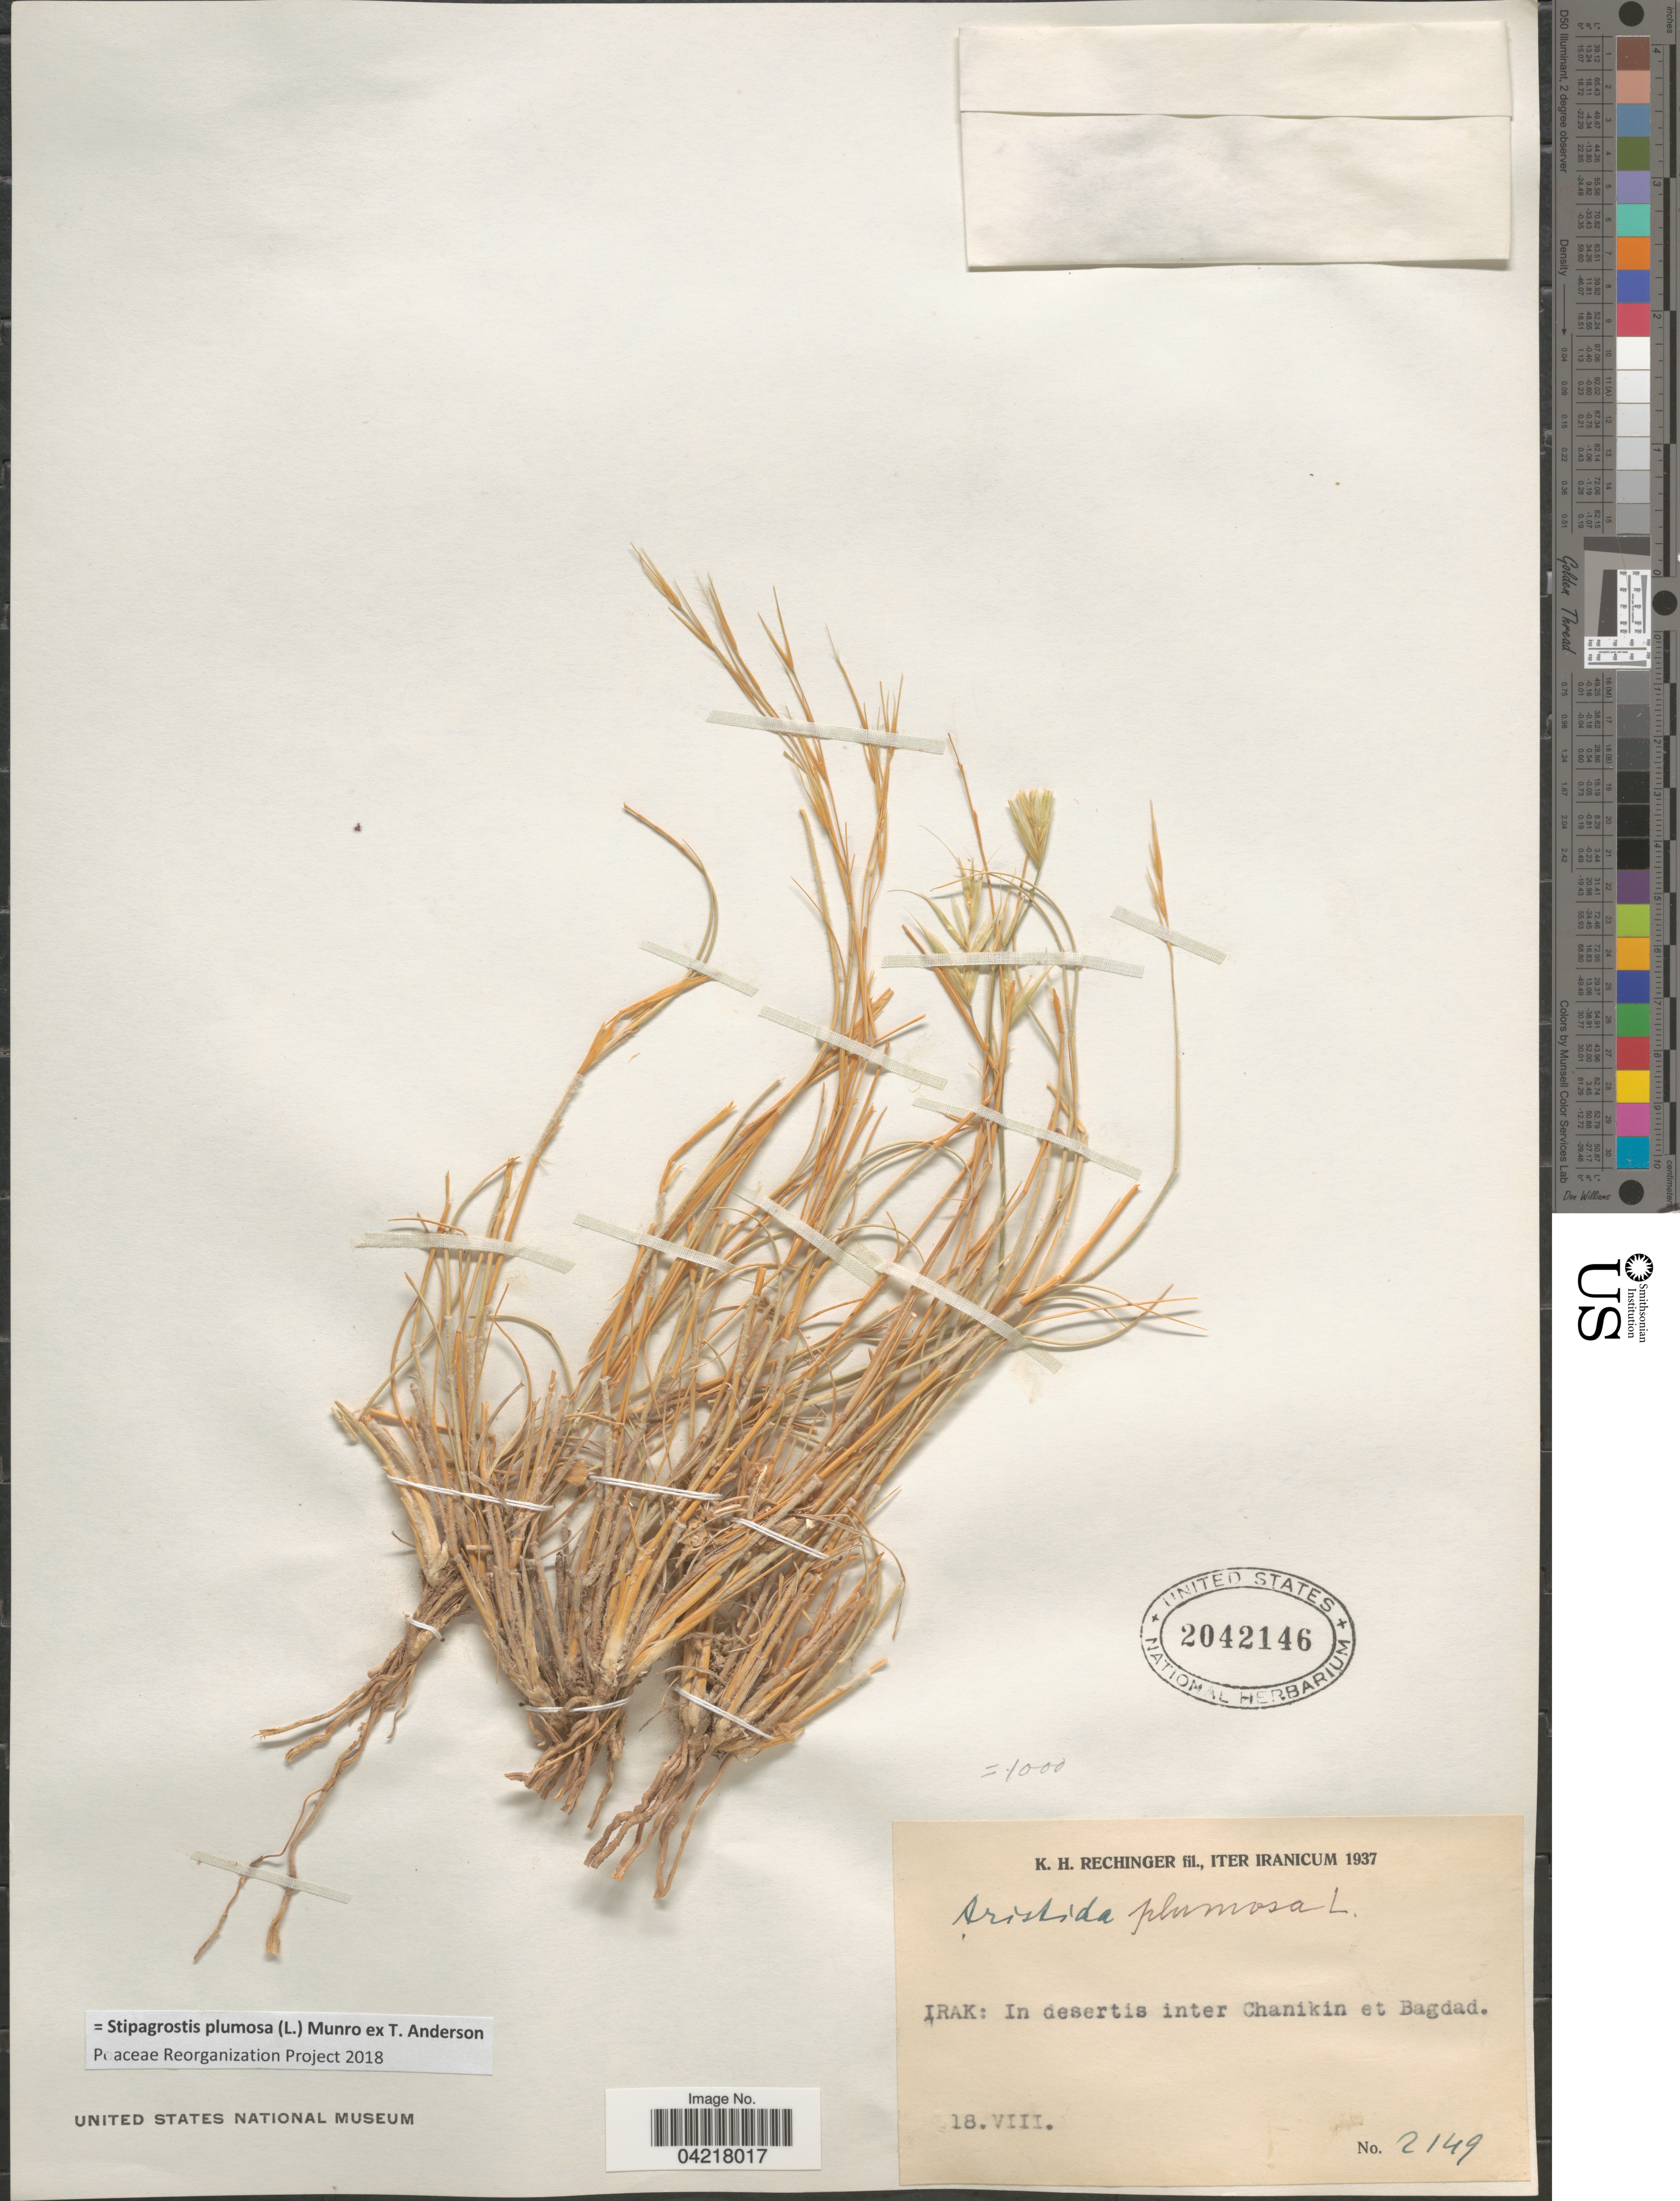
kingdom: Plantae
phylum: Tracheophyta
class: Liliopsida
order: Poales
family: Poaceae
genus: Stipagrostis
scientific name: Stipagrostis plumosa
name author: (L.) Munro ex T. Anderson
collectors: K. H. Rechinger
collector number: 2149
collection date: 1937-08-18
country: Iraq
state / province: Baghdad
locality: Iter Iranicum 1937. In desertis inter Chanikin et Bagdad.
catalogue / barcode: US 2042146